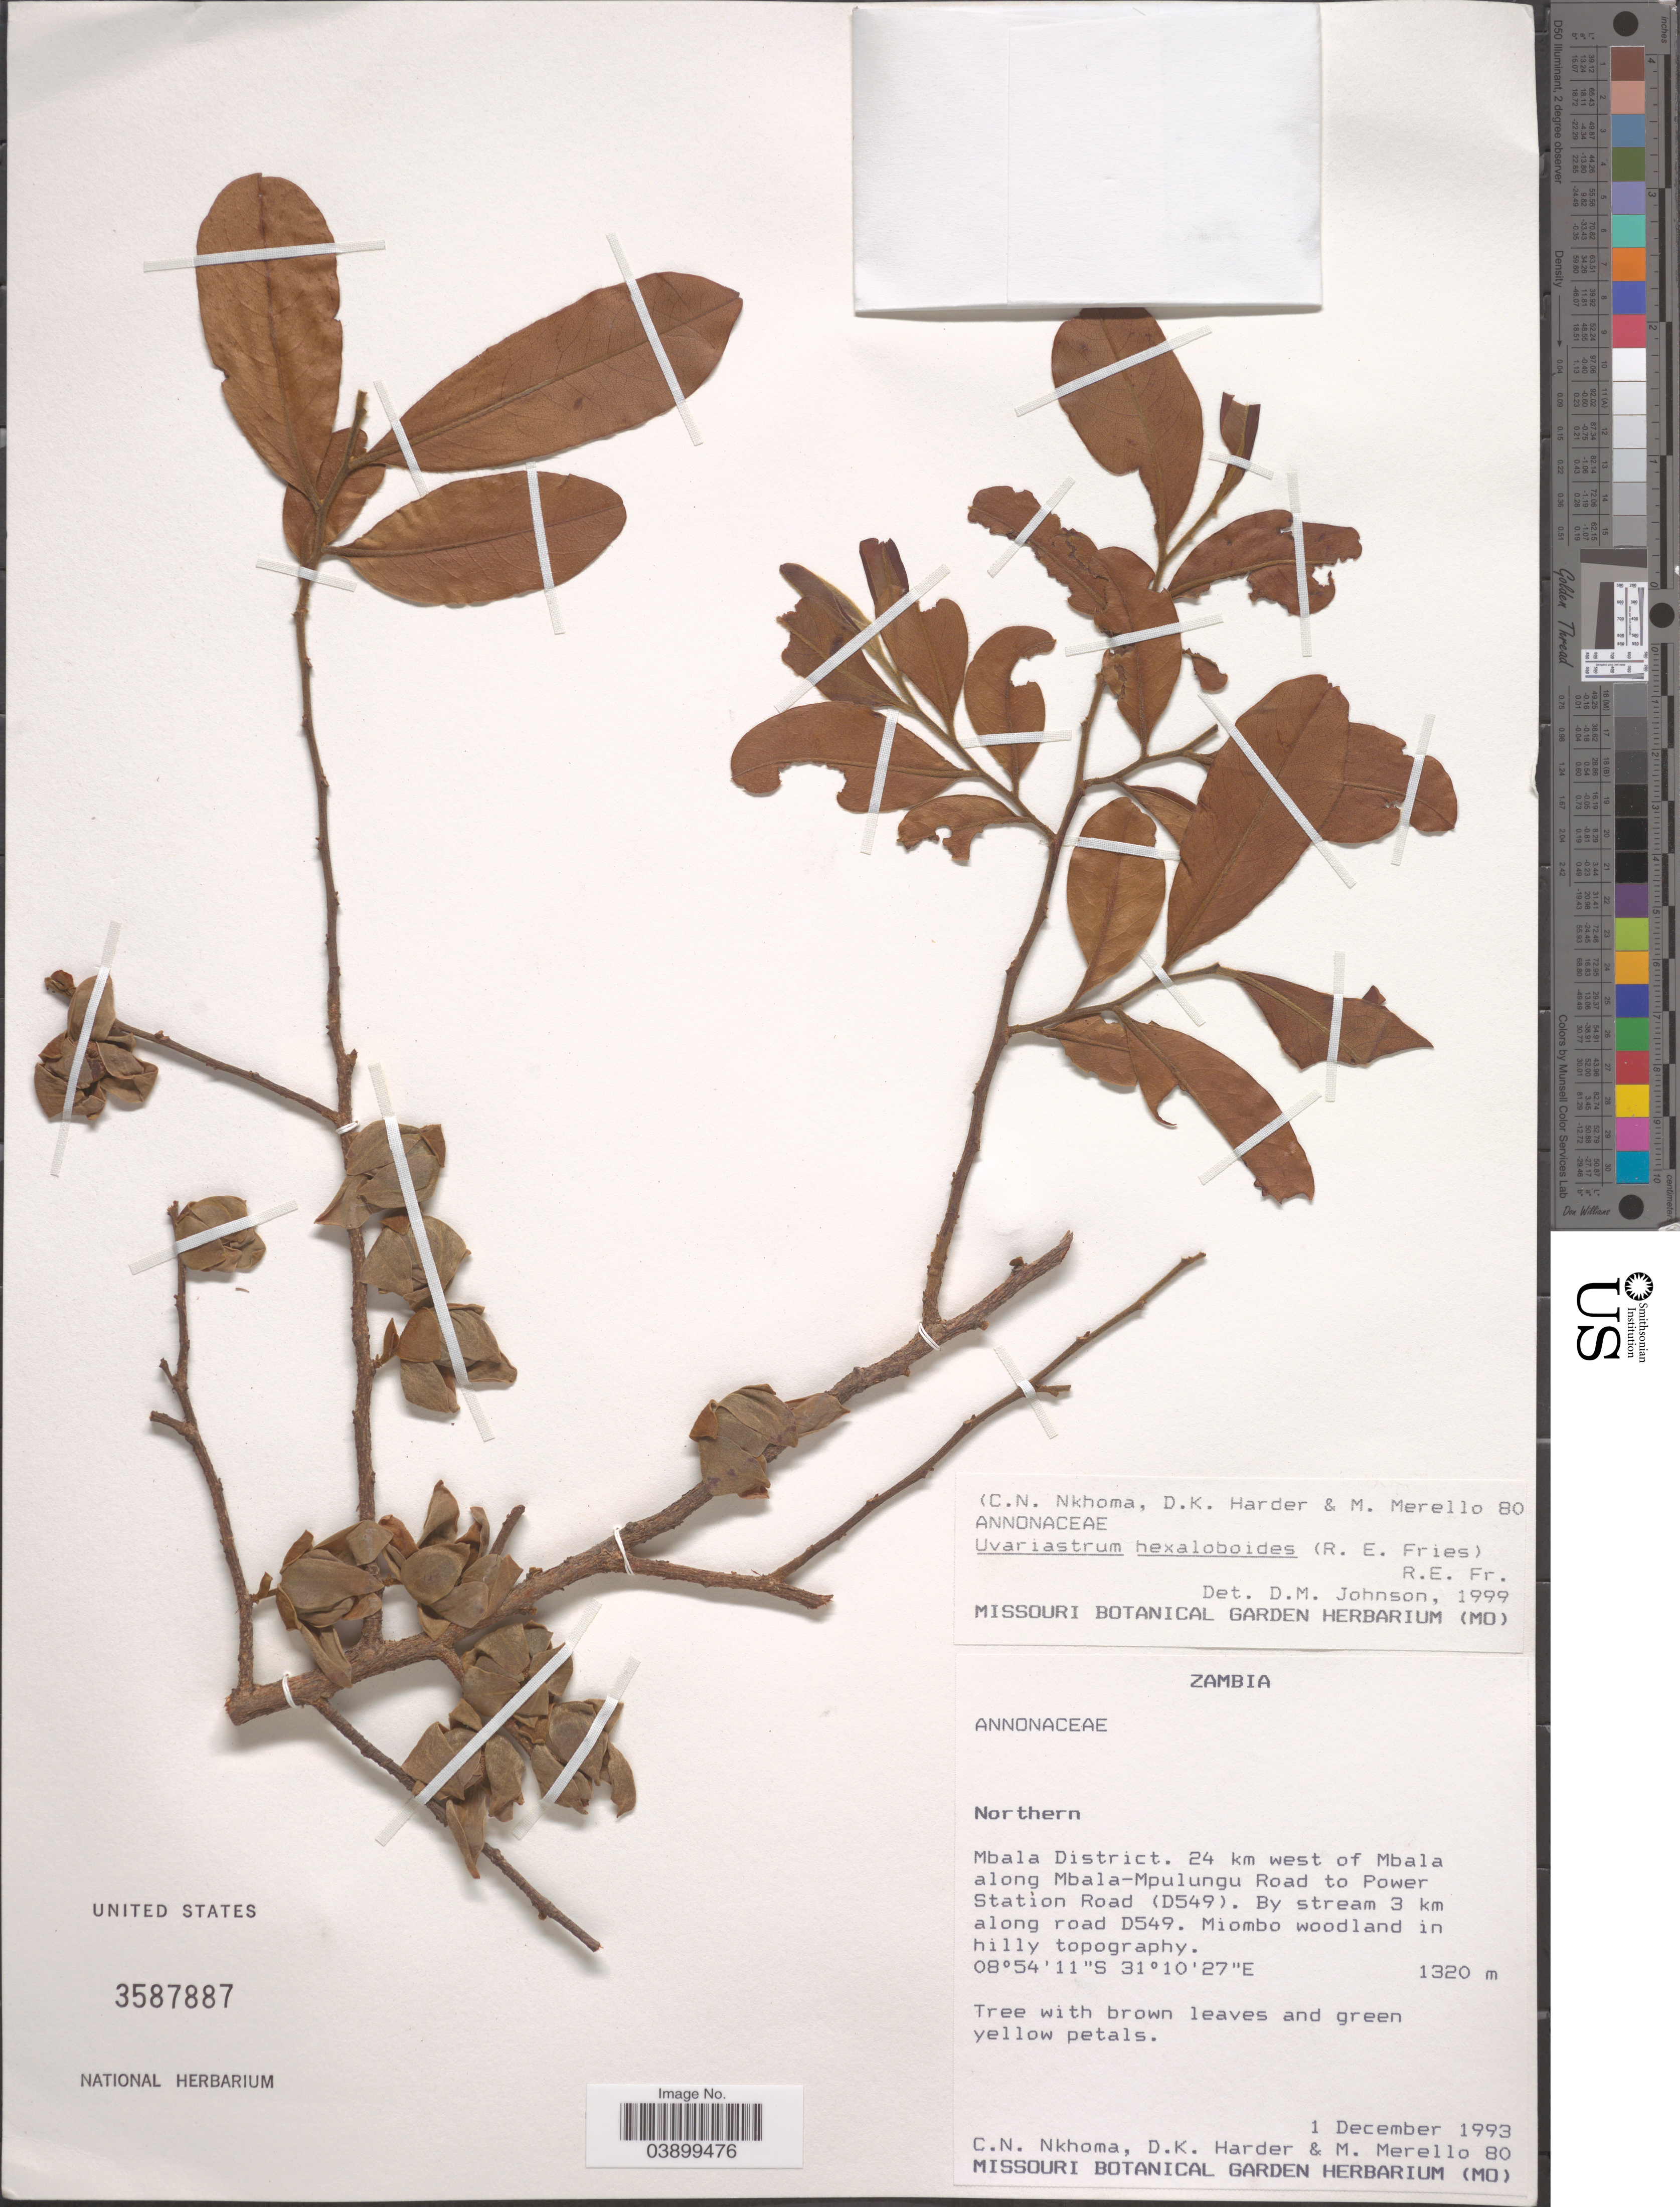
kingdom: Plantae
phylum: Tracheophyta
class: Magnoliopsida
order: Magnoliales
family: Annonaceae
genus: Uvariastrum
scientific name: Uvariastrum hexaloboides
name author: (R.E. Fr.) R.E. Fr.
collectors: C. Nkhoma, D. Harder & M. Merello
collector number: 80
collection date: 1993-12-01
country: Zambia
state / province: Northern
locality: Mbala District. 24 km west of Mbala along Mbala-Mpulungu Road to Power Station Road (D549). By stream 3 km along road D549. Miombo woodland in hilly topography.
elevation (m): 1320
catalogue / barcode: US 3587887